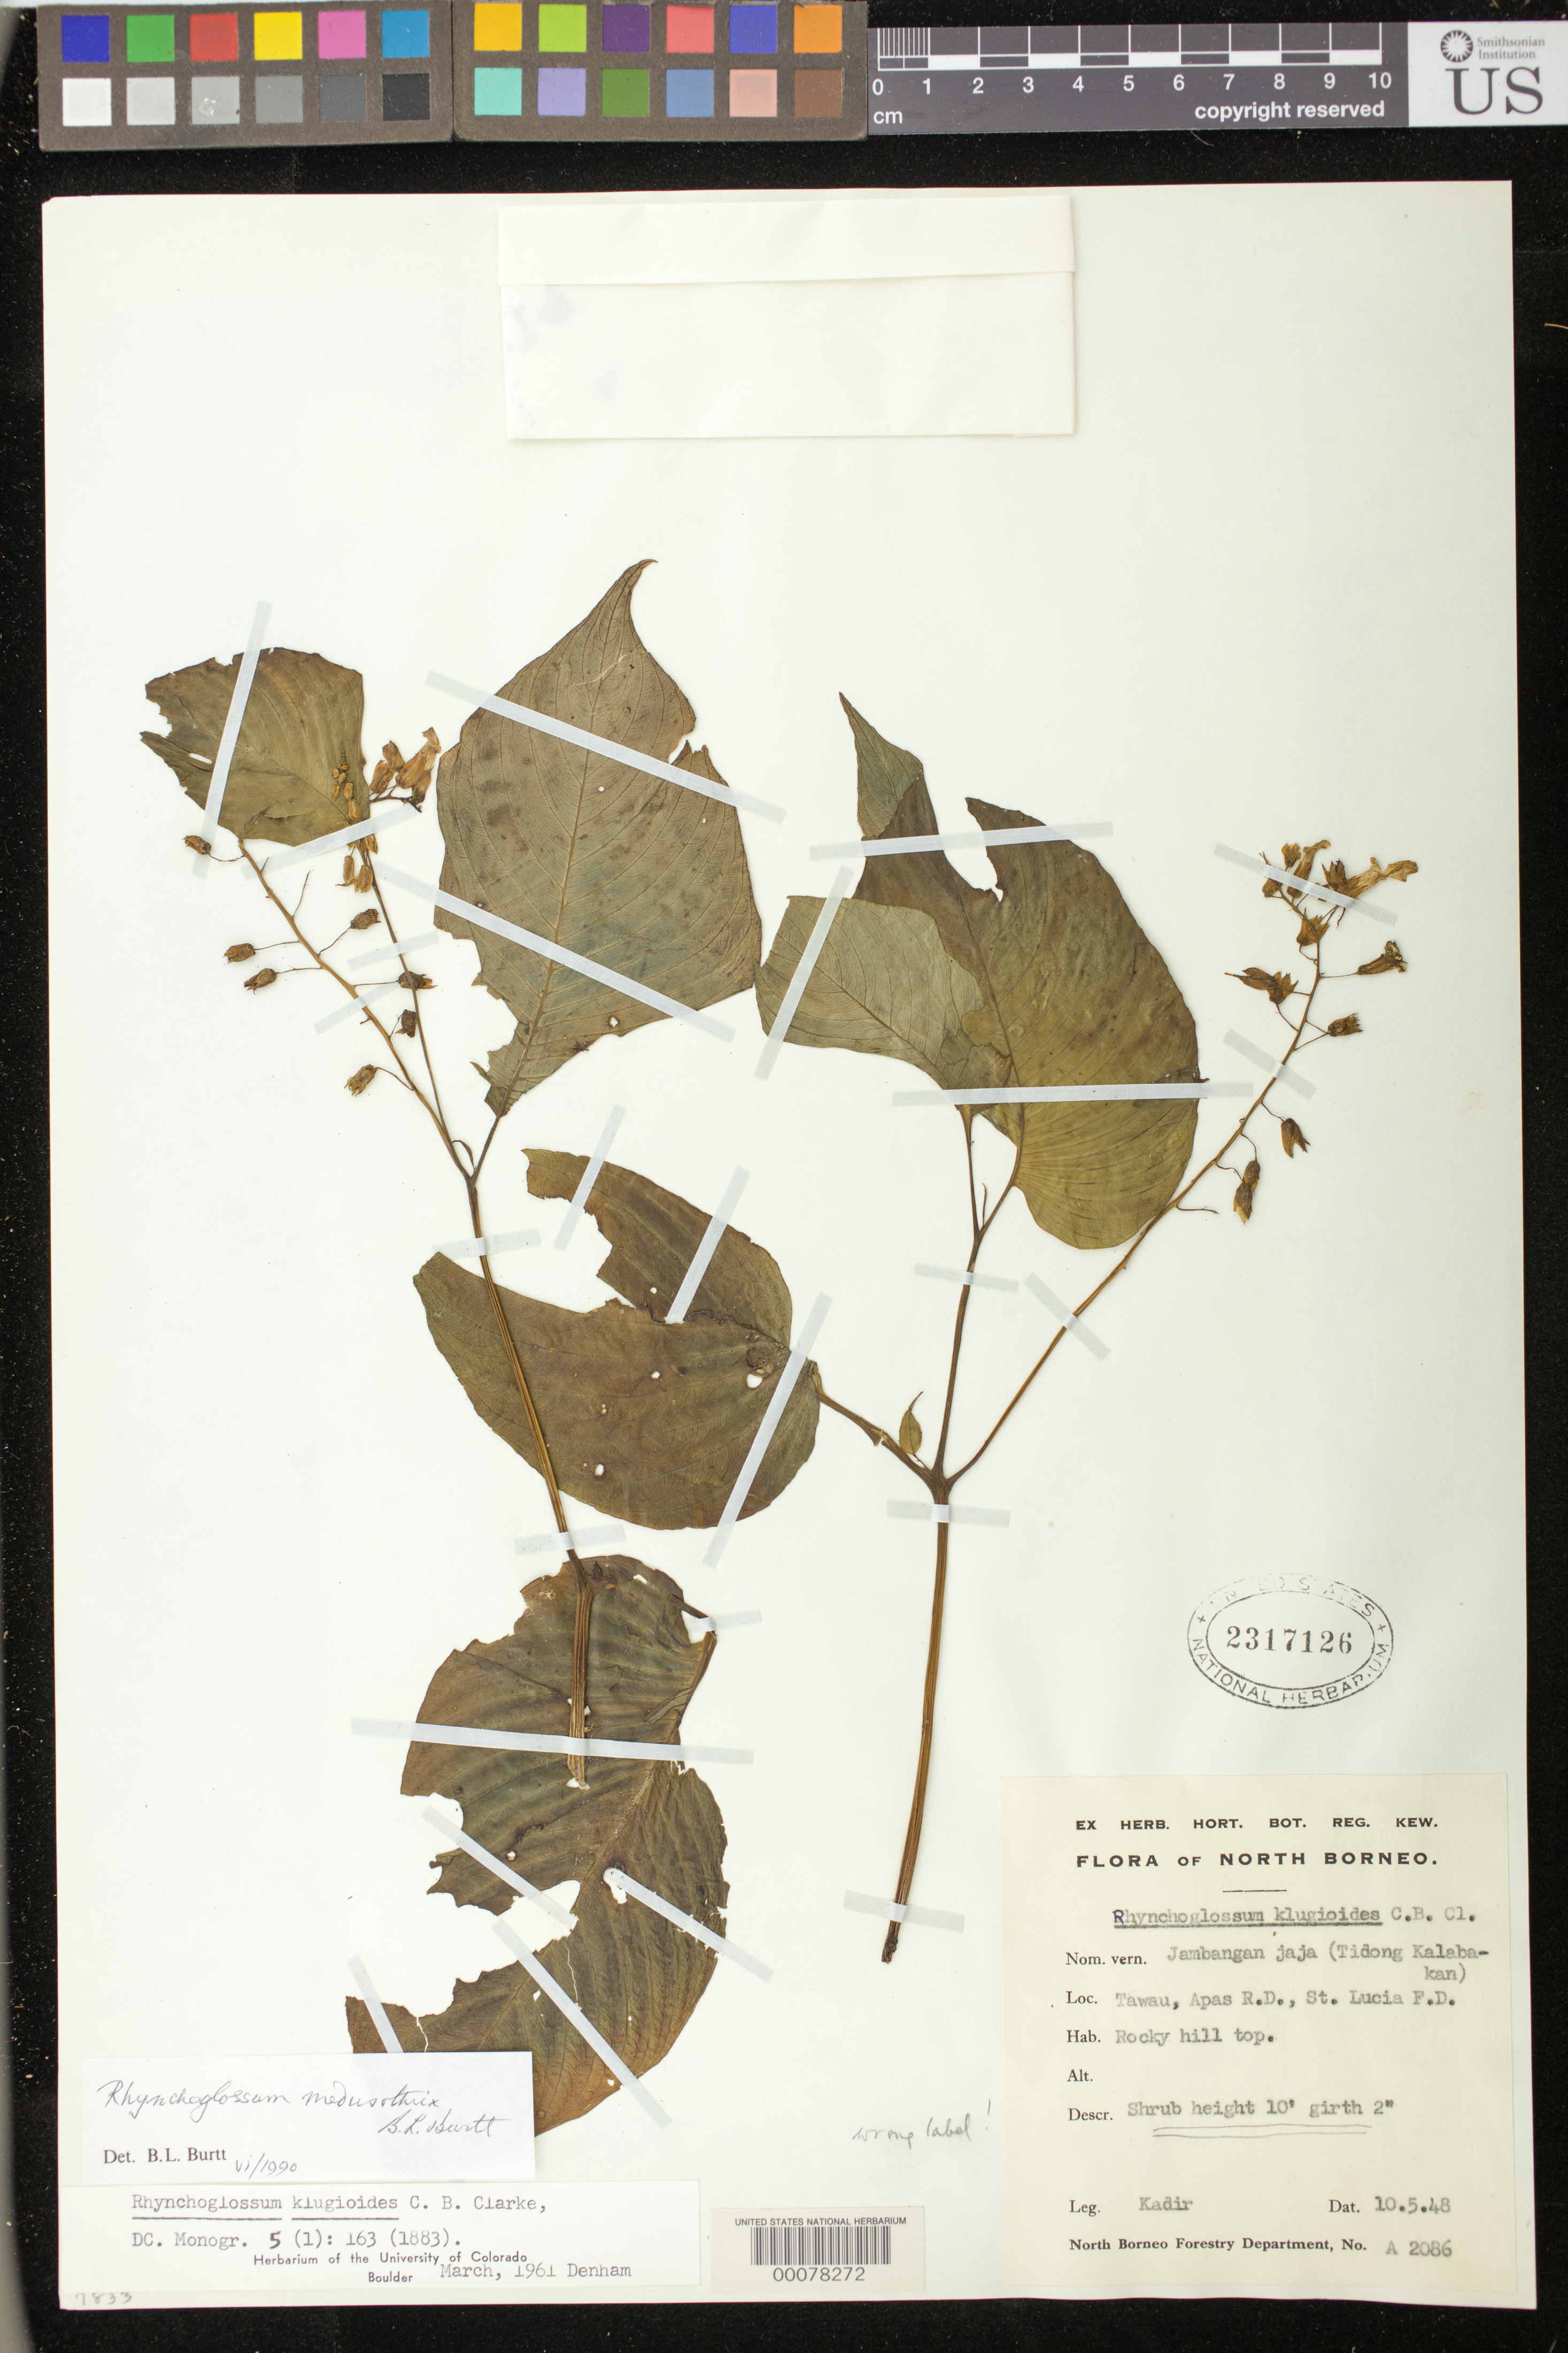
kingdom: Plantae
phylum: Tracheophyta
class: Magnoliopsida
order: Lamiales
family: Gesneriaceae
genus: Rhynchoglossum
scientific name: Rhynchoglossum medusothrix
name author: B.L. Burtt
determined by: Burtt, B. L.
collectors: -. Kadir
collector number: A 2086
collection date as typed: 1948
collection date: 1948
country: Malaysia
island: Borneo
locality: Tawau, apas r.d., st lucia f.d.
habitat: Rocky hill top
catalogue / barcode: US 2317126